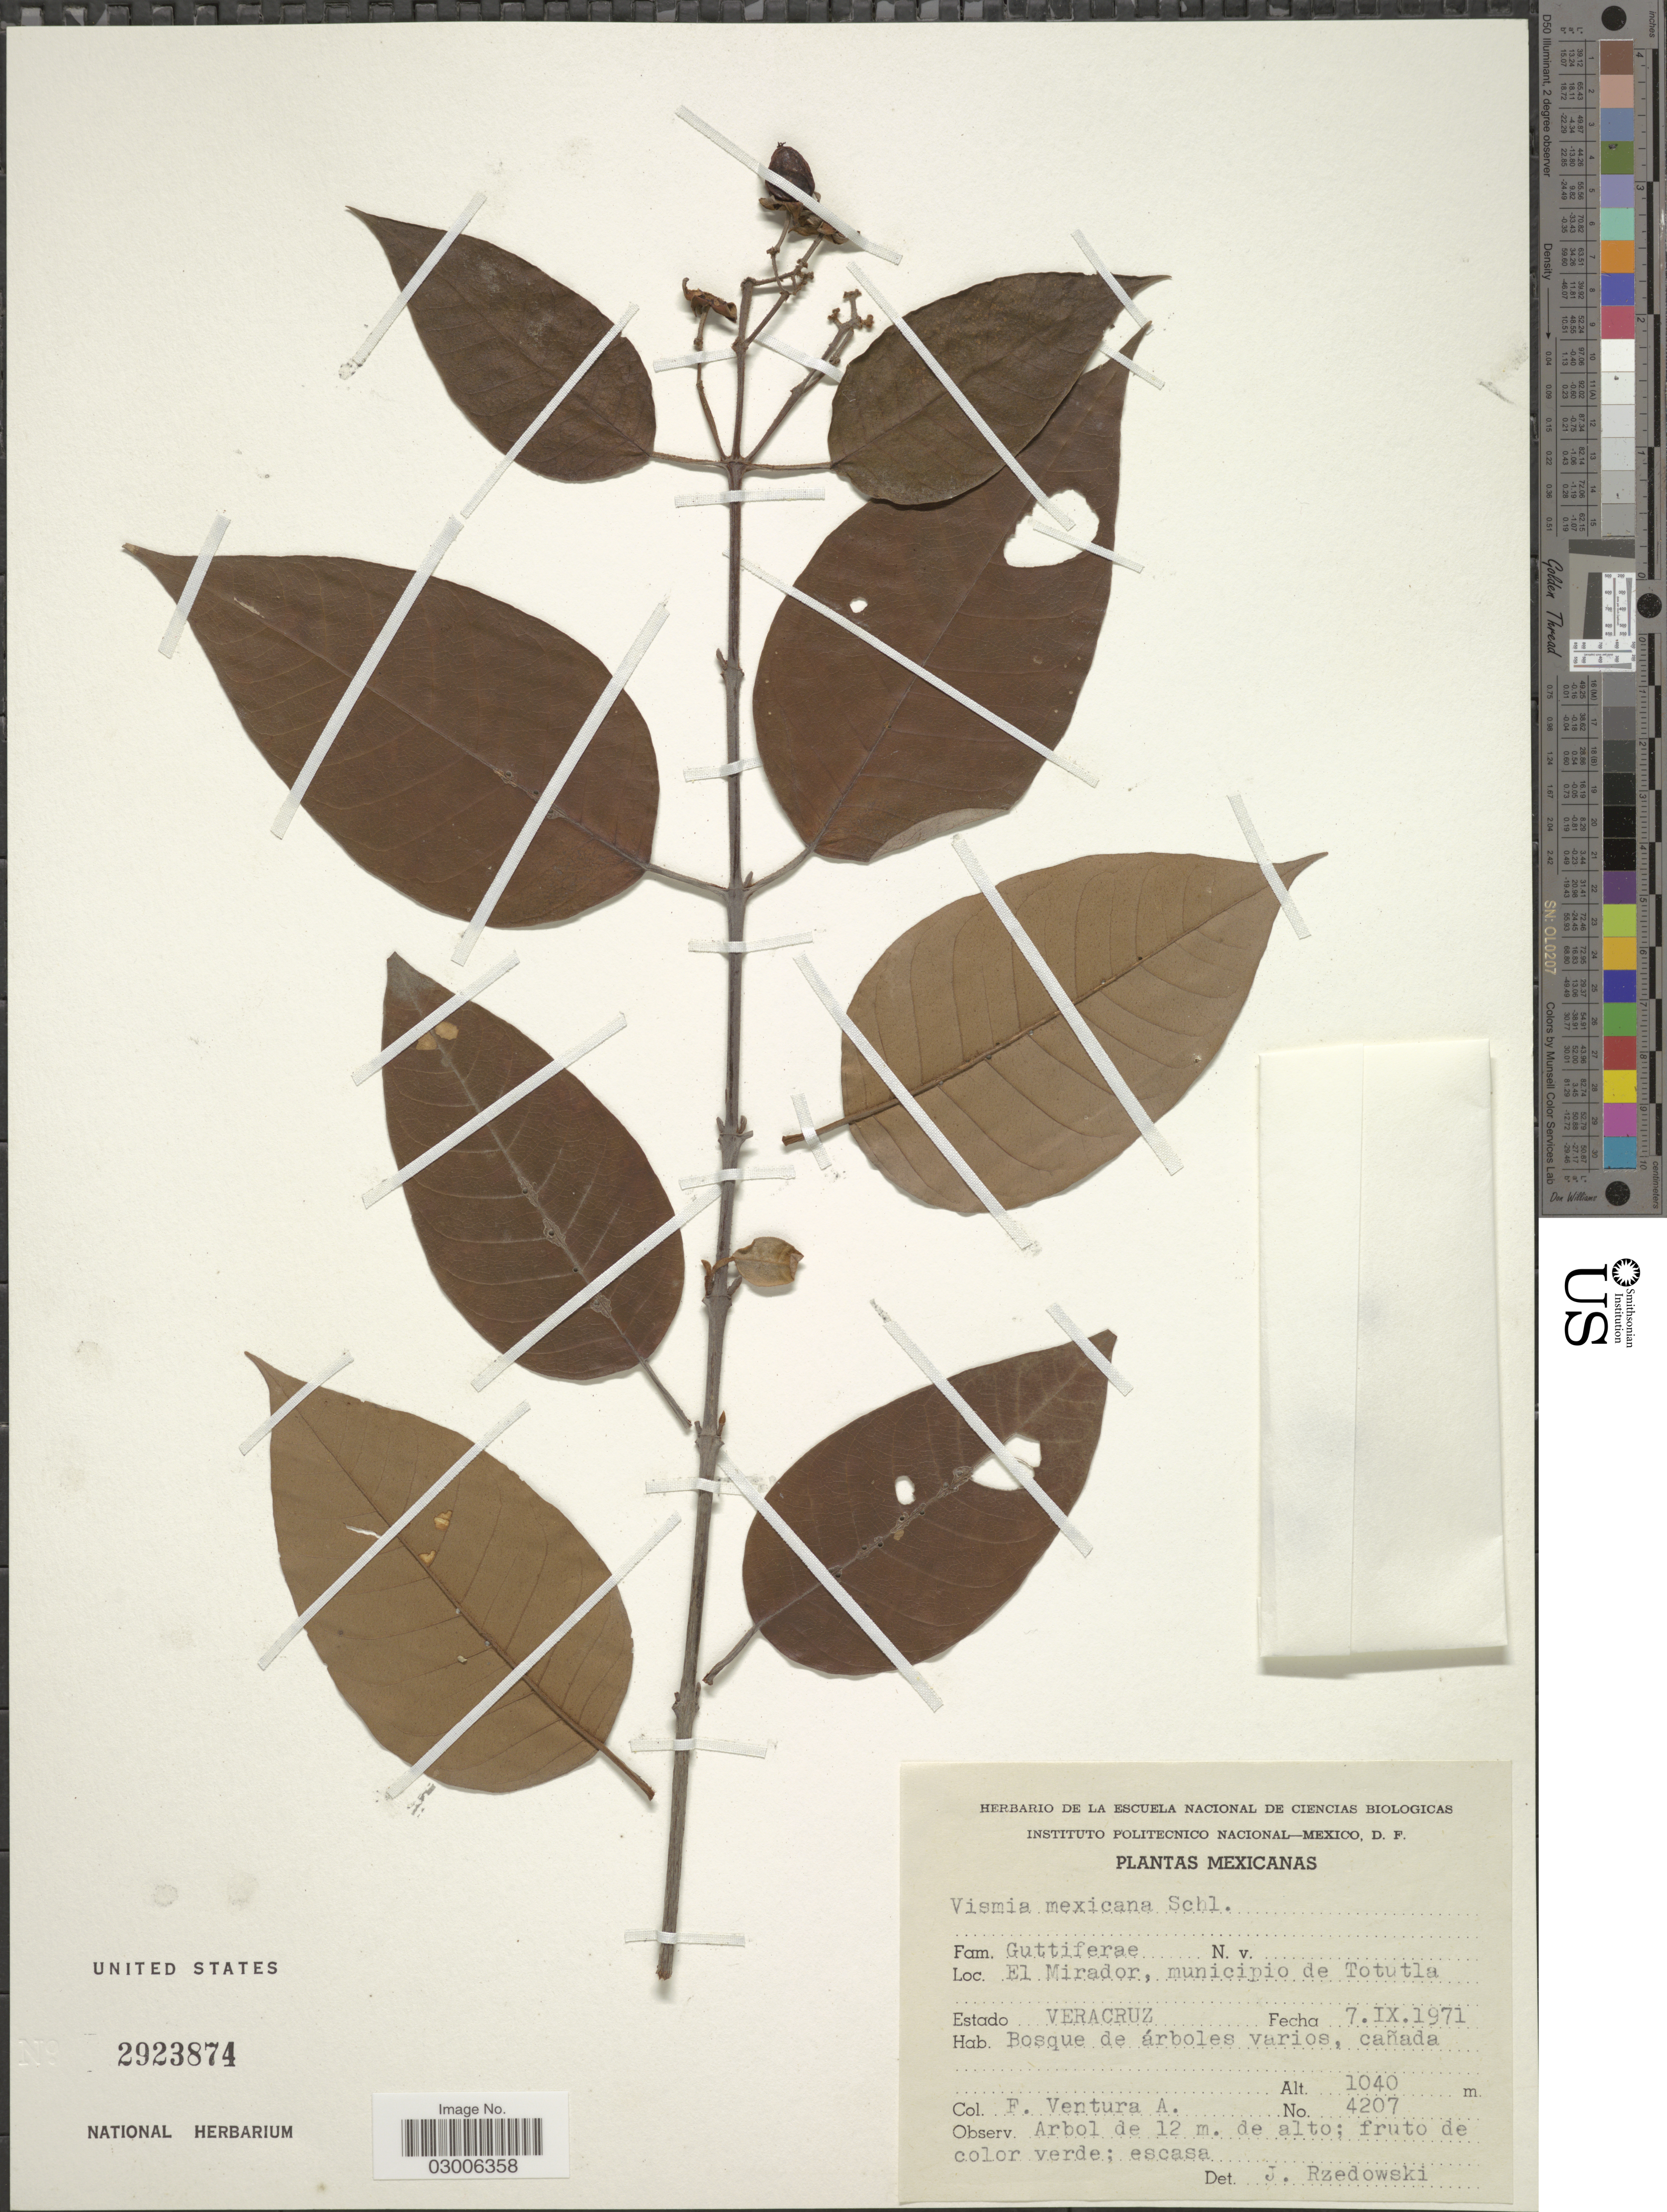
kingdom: Plantae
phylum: Tracheophyta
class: Magnoliopsida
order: Malpighiales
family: Hypericaceae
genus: Vismia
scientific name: Vismia mexicana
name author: Schltdl.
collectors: F. Ventura A.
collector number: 4207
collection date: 1971-09-07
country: Mexico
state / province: Veracruz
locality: El Mirador, municipio de Totutla. Estado Veracruz.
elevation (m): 1040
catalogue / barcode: US 2923874